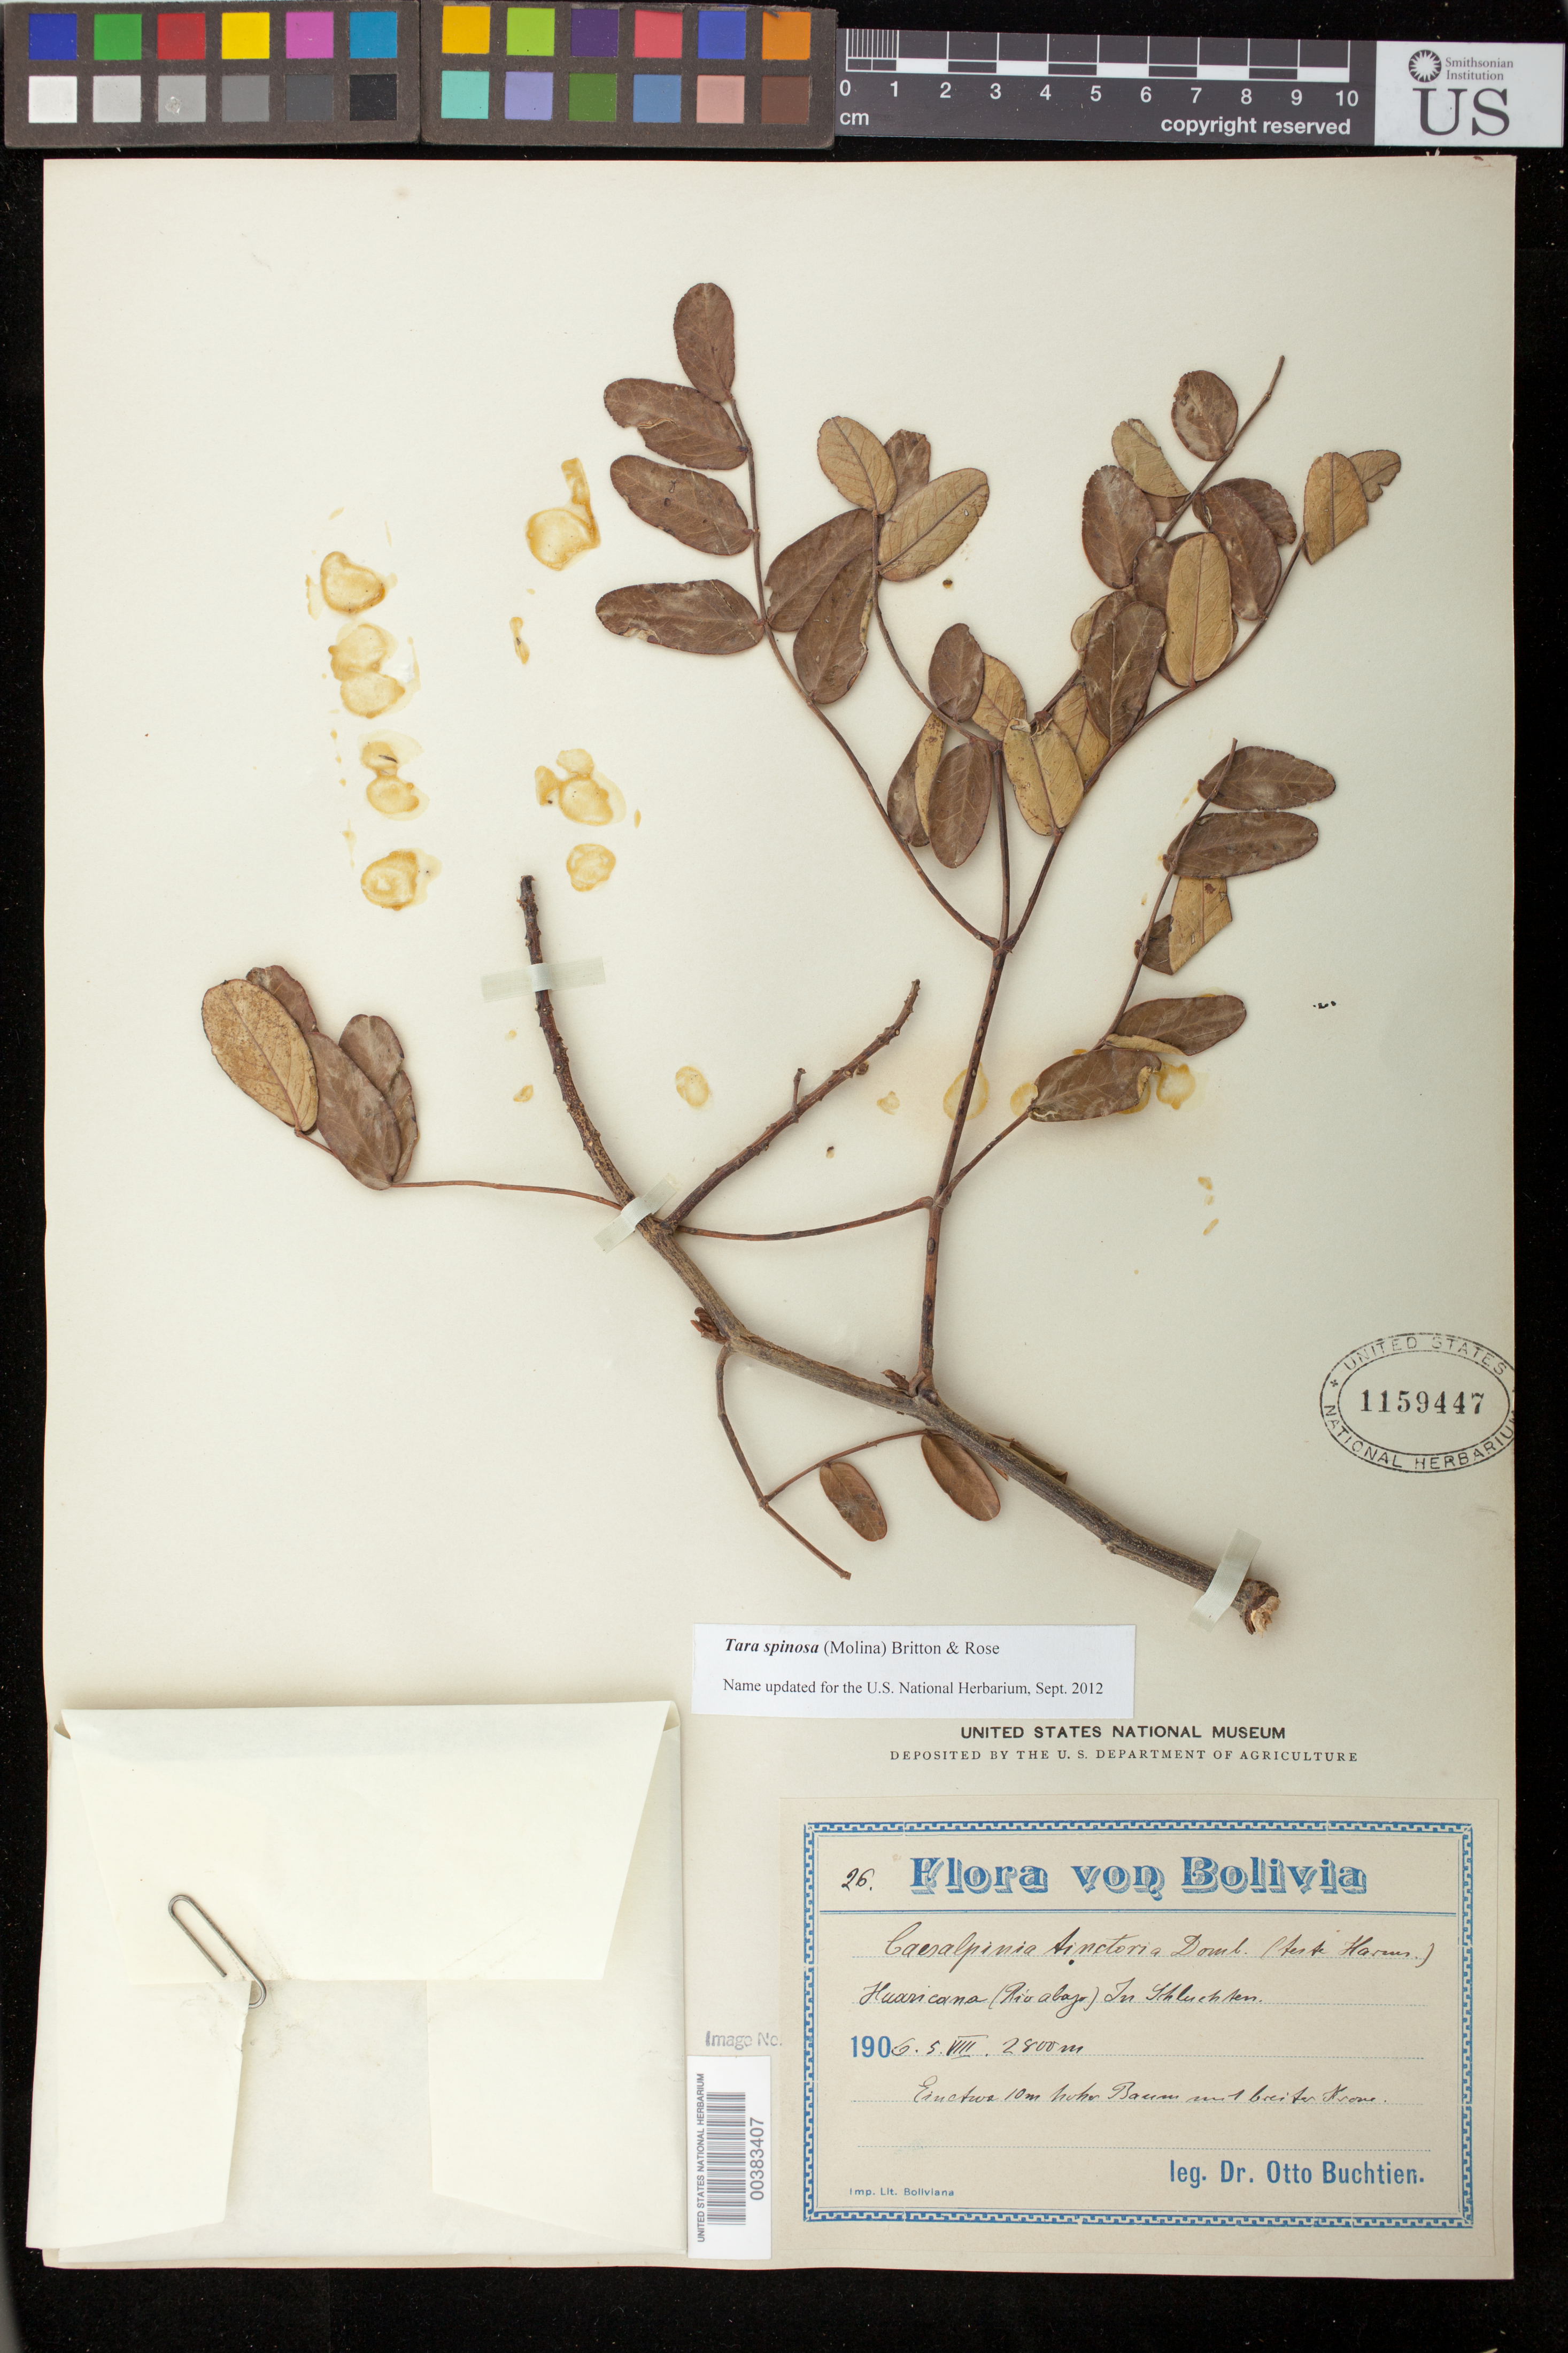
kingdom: Plantae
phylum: Tracheophyta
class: Magnoliopsida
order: Fabales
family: Fabaceae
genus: Tara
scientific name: Tara spinosa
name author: (Molina) Britton & Rose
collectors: O. Buchtien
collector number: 26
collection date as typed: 05 Aug 1906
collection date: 1906-08-05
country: Bolivia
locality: Huanicana (Rio Abajo)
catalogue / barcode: US 1159447